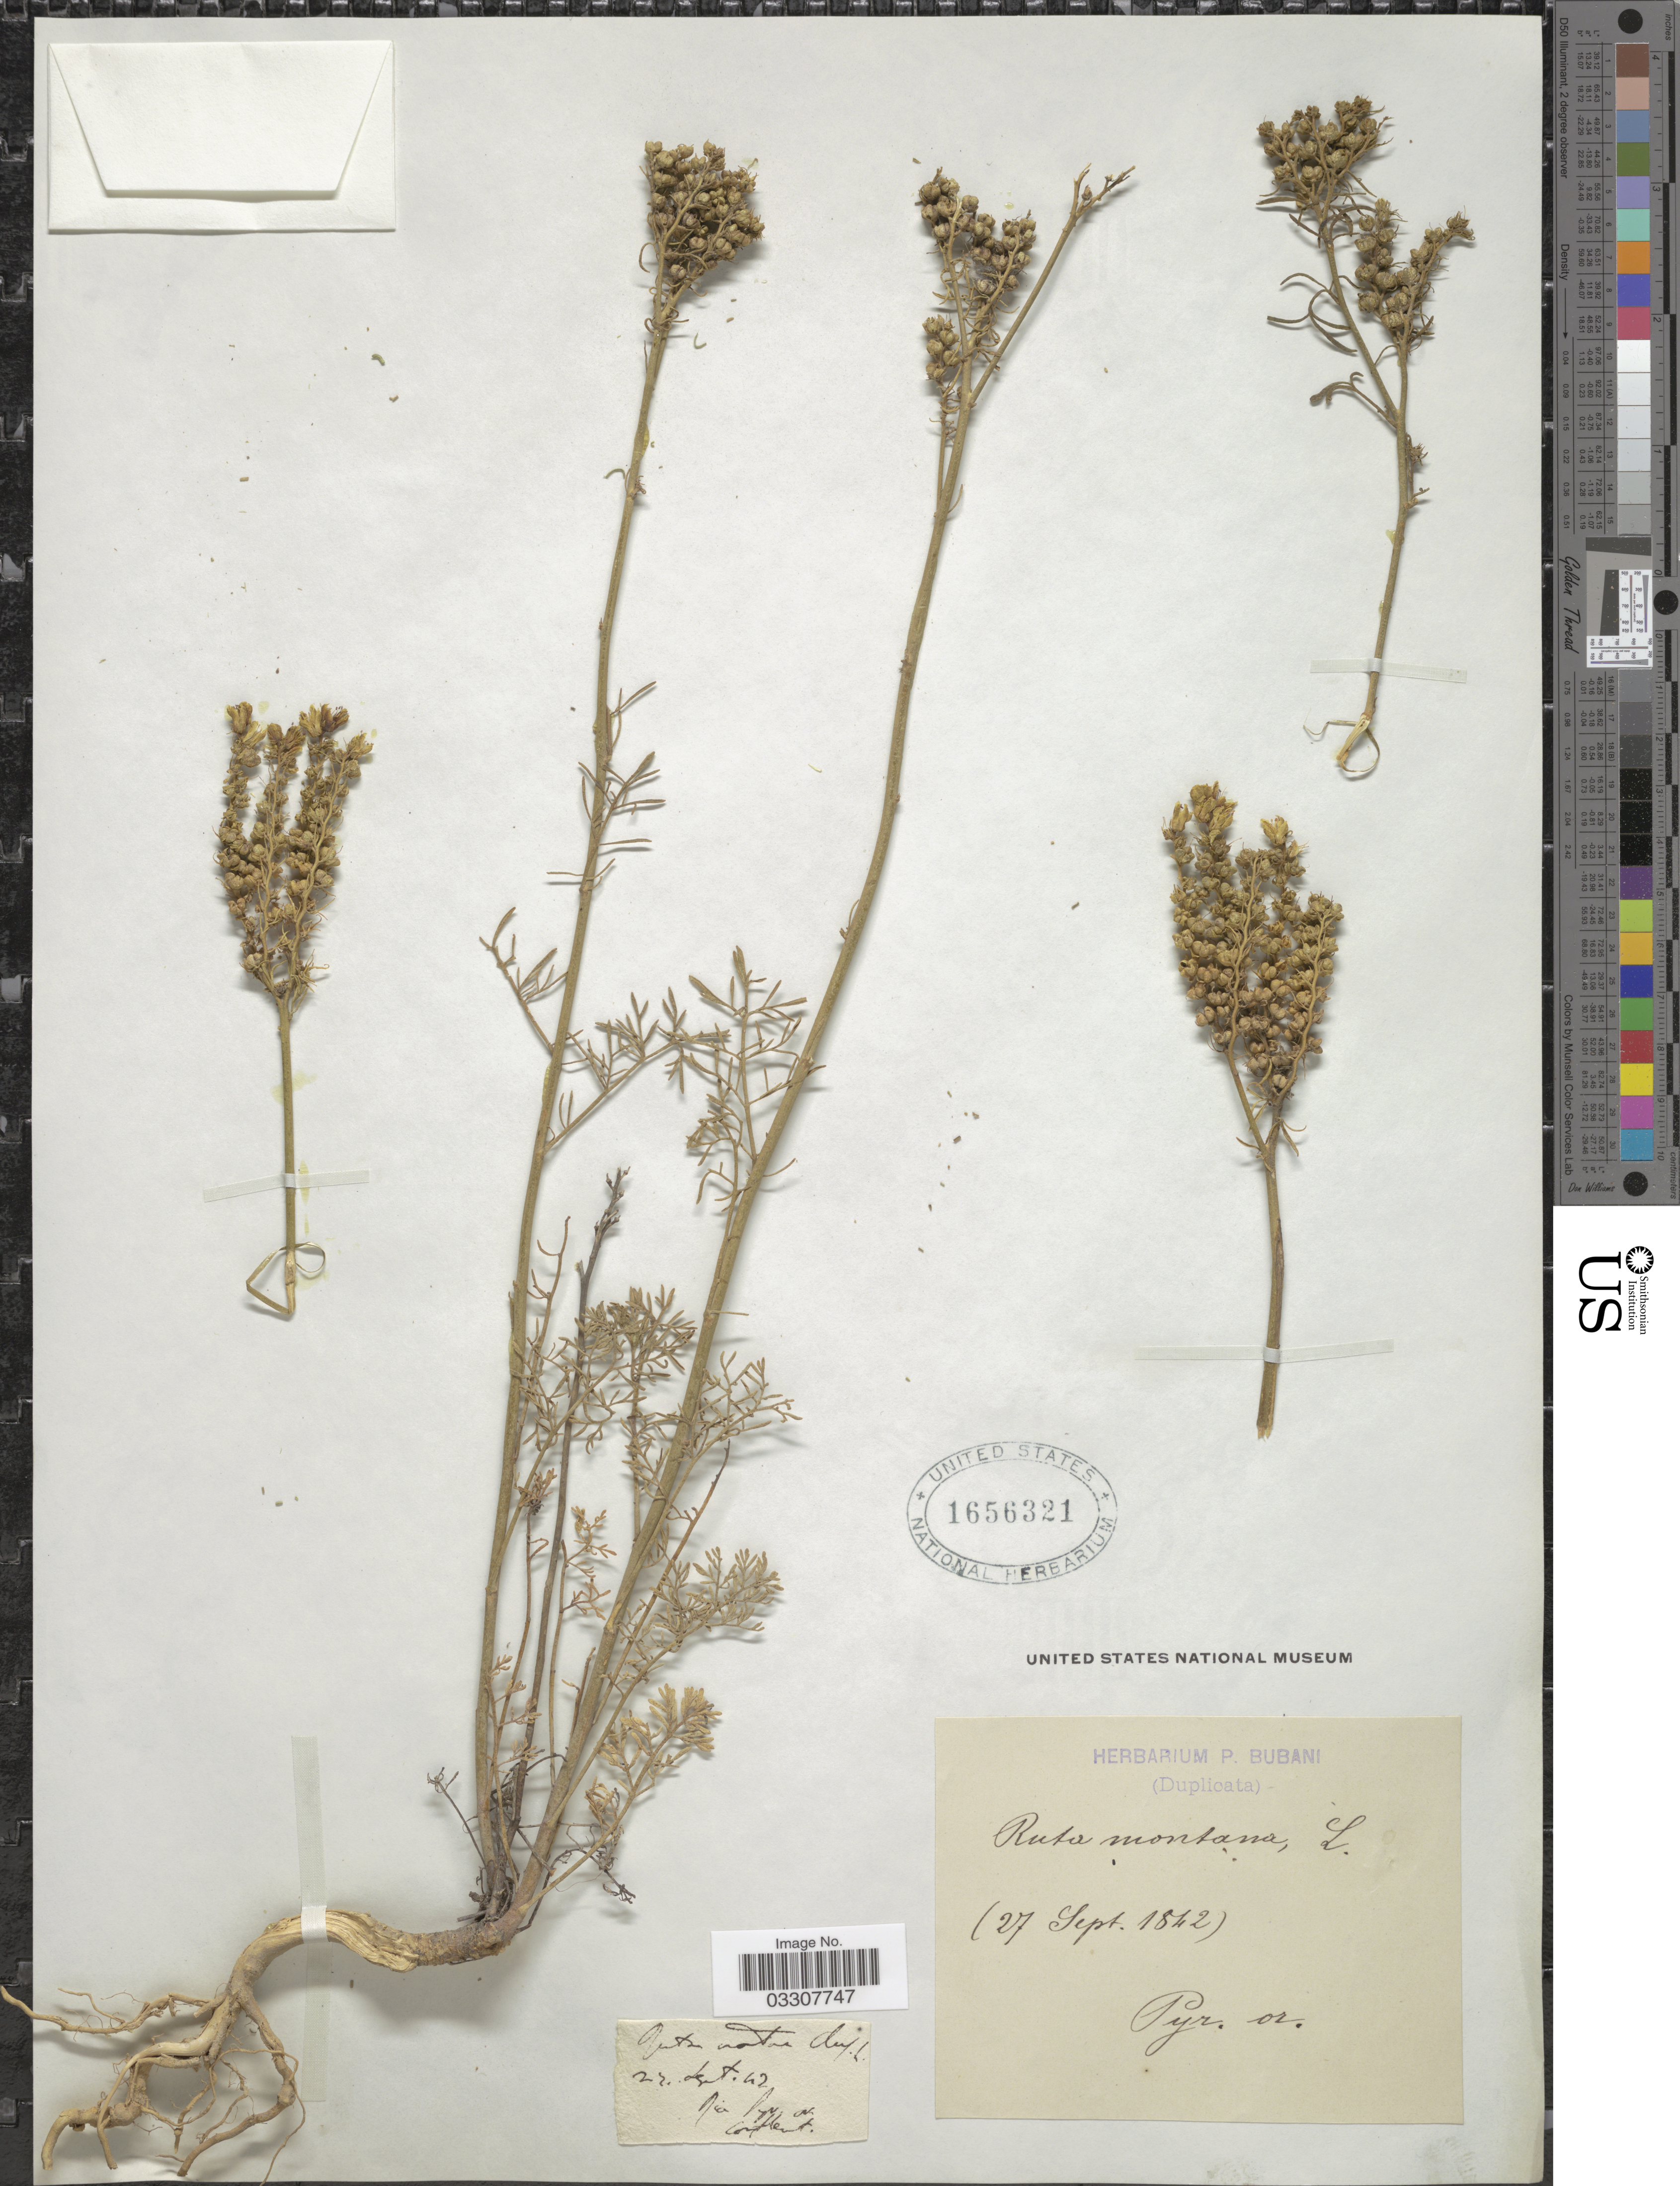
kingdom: Plantae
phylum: Tracheophyta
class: Magnoliopsida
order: Sapindales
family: Rutaceae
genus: Ruta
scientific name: Ruta montana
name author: (L.) L.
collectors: ex herb. P. Bubani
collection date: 1842-09-27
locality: Pyr. or.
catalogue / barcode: US 1656321